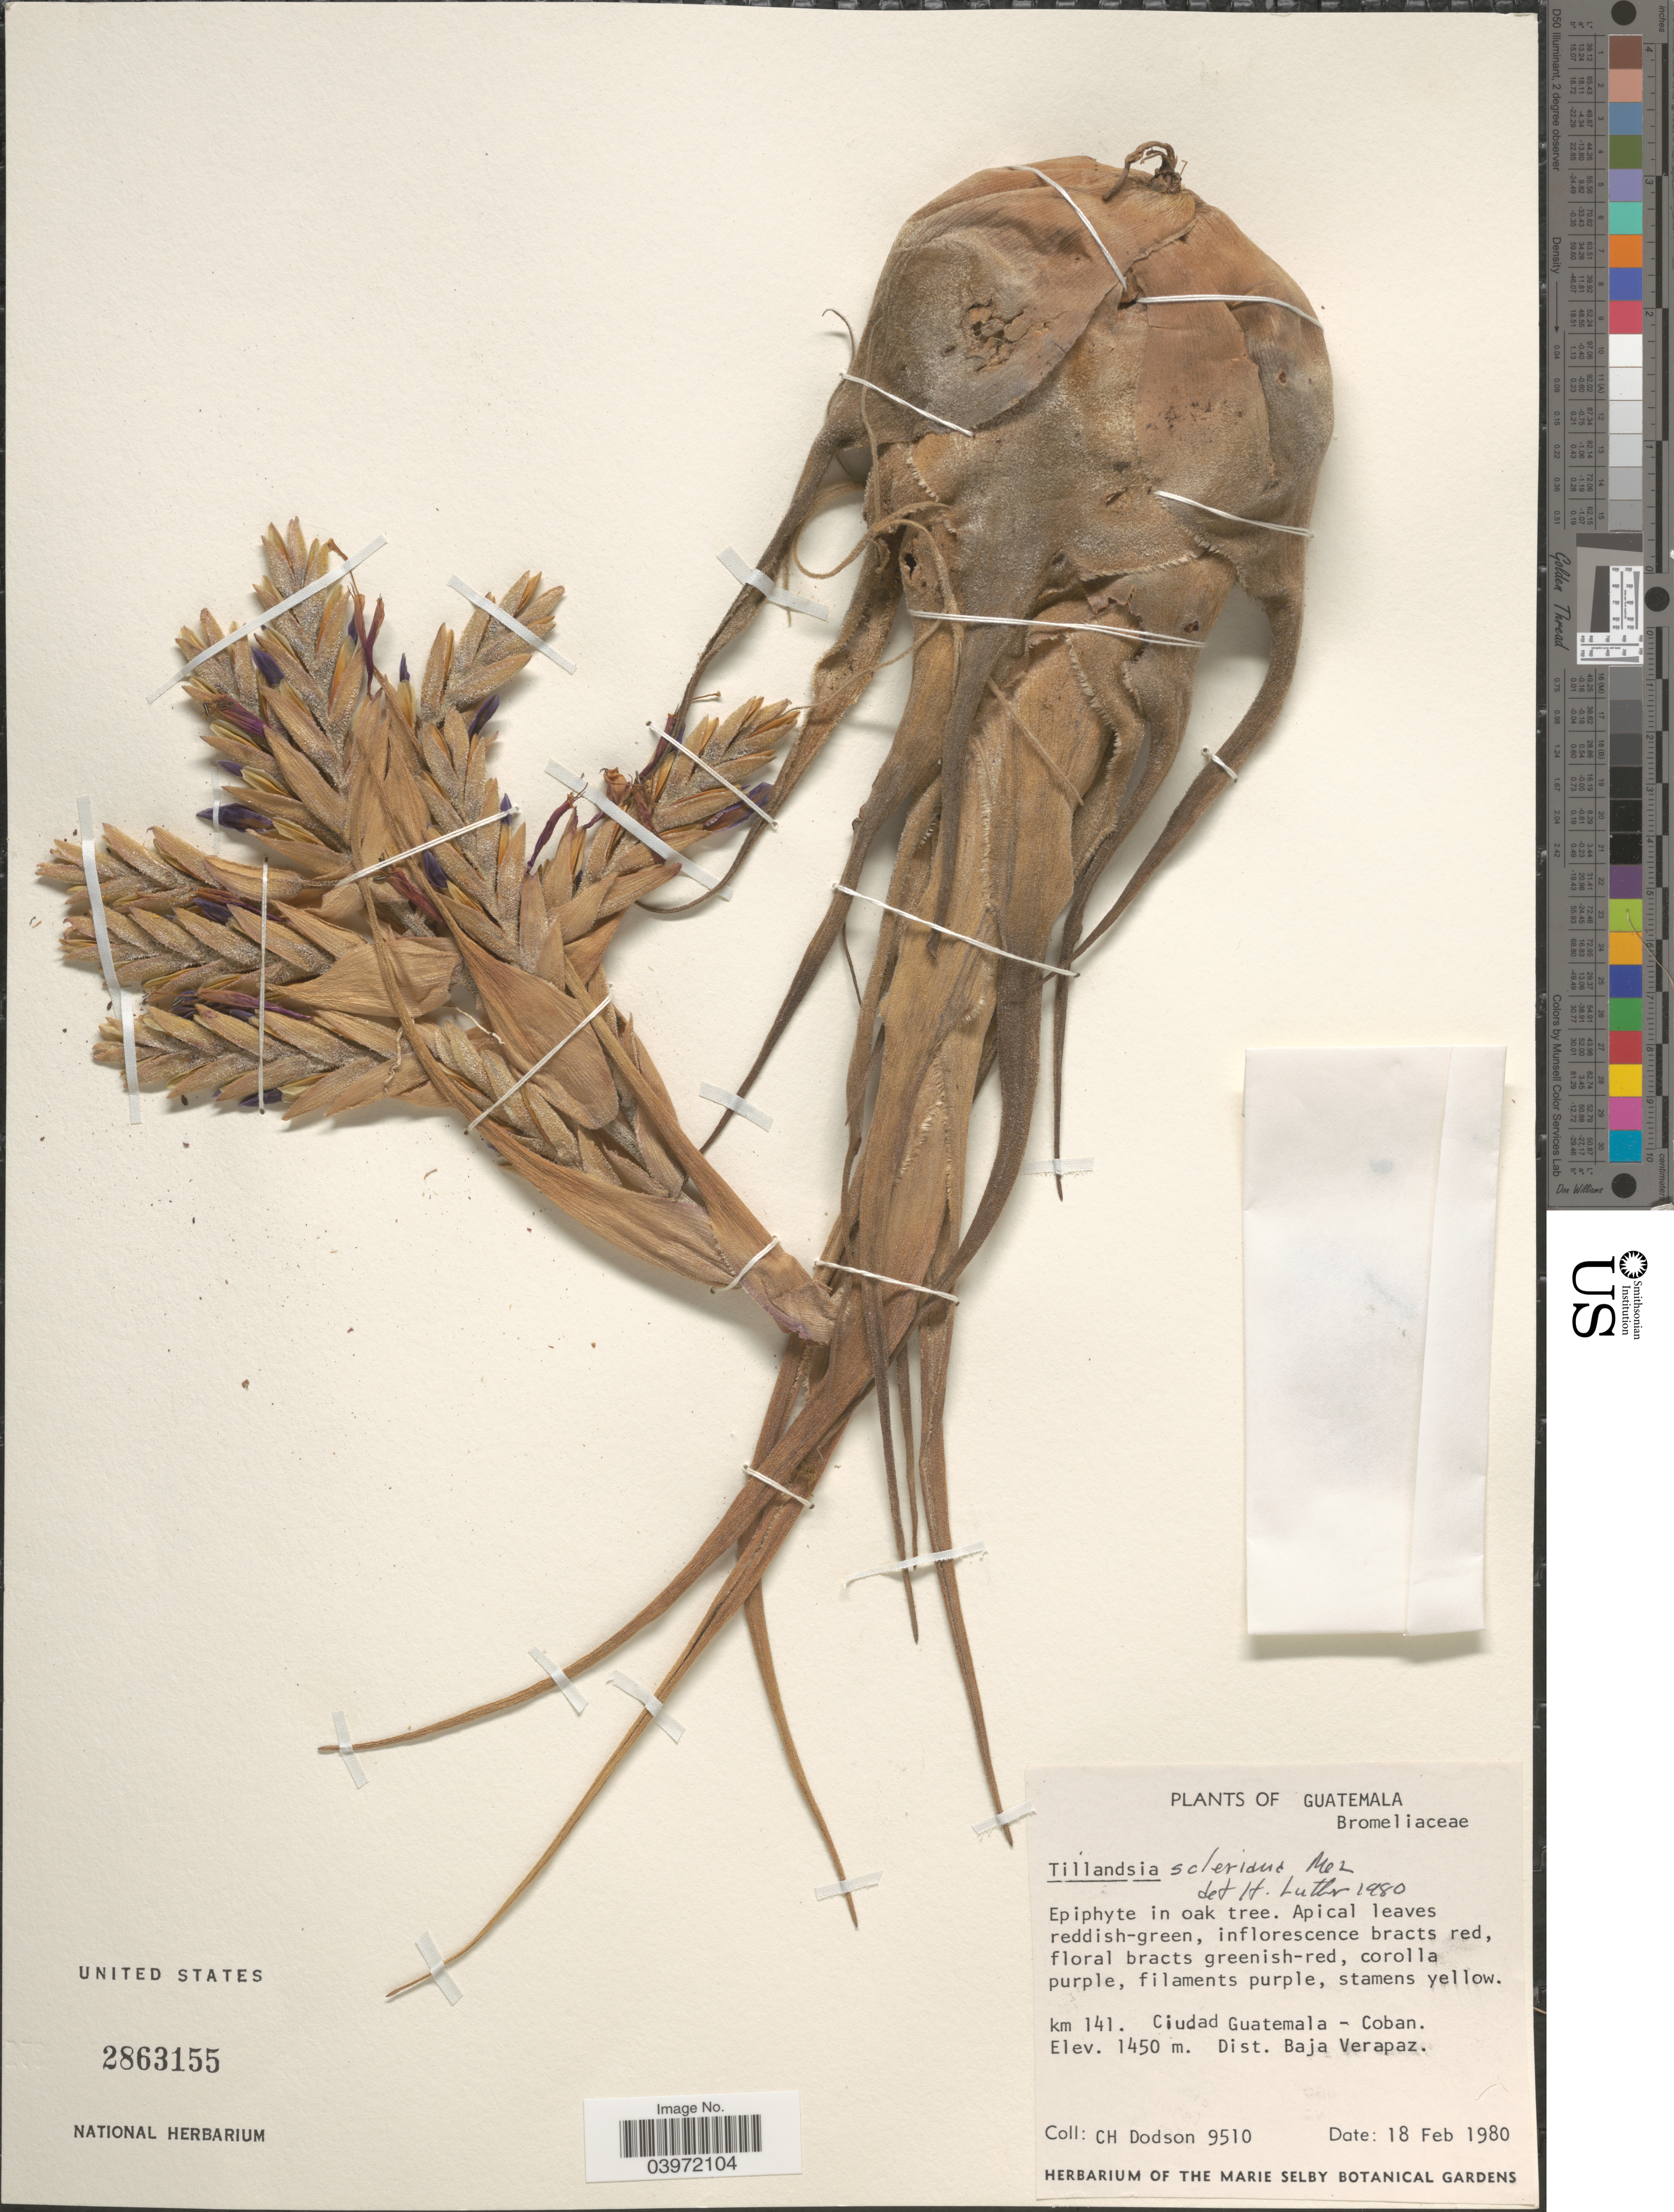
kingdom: Plantae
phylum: Tracheophyta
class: Liliopsida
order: Poales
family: Bromeliaceae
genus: Tillandsia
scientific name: Tillandsia seleriana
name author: Mez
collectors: C. H. Dodson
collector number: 9510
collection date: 1980-02-18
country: Guatemala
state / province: Baja Verapaz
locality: Km 141. Ciudad Guatemala - Coban. Dist. Baja Verapaz.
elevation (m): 1450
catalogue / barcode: US 2863155